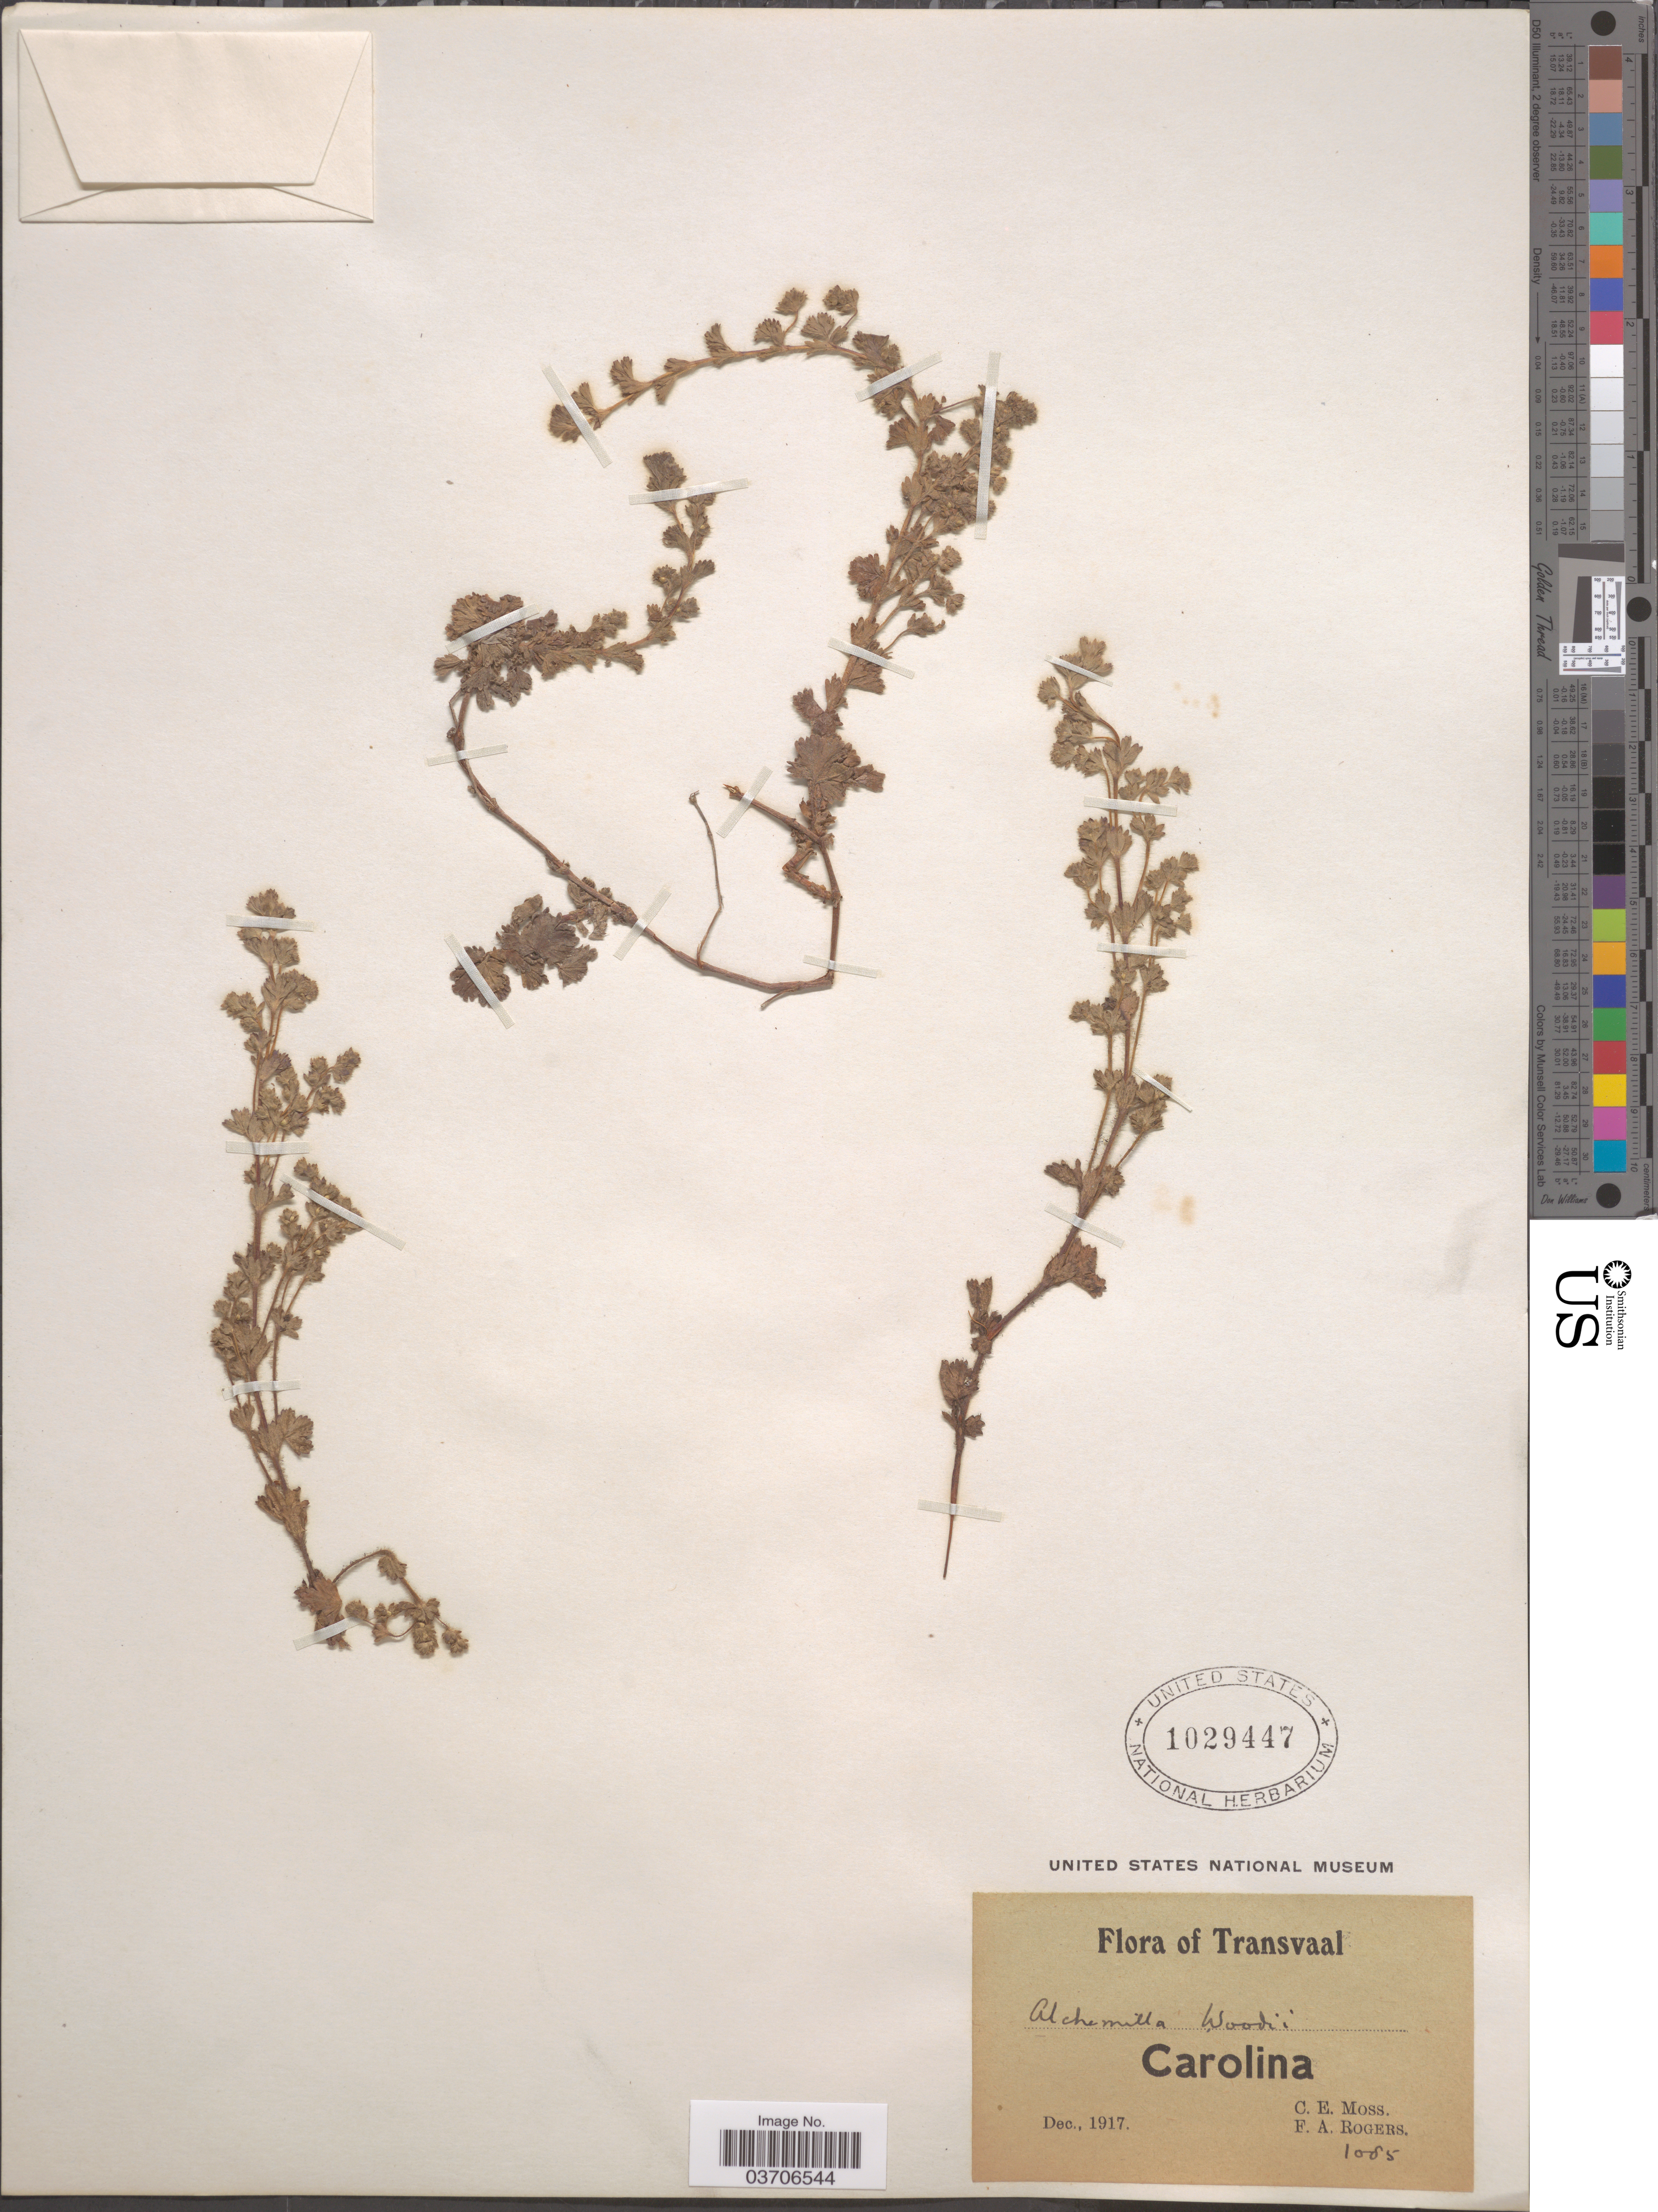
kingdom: Plantae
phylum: Tracheophyta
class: Magnoliopsida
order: Rosales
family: Rosaceae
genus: Alchemilla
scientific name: Alchemilla woodii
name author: Kuntze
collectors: C. E. Moss & F. A. Rogers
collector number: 1085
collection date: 1917-12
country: South Africa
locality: Transvaal. Carolina.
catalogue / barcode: US 1029447